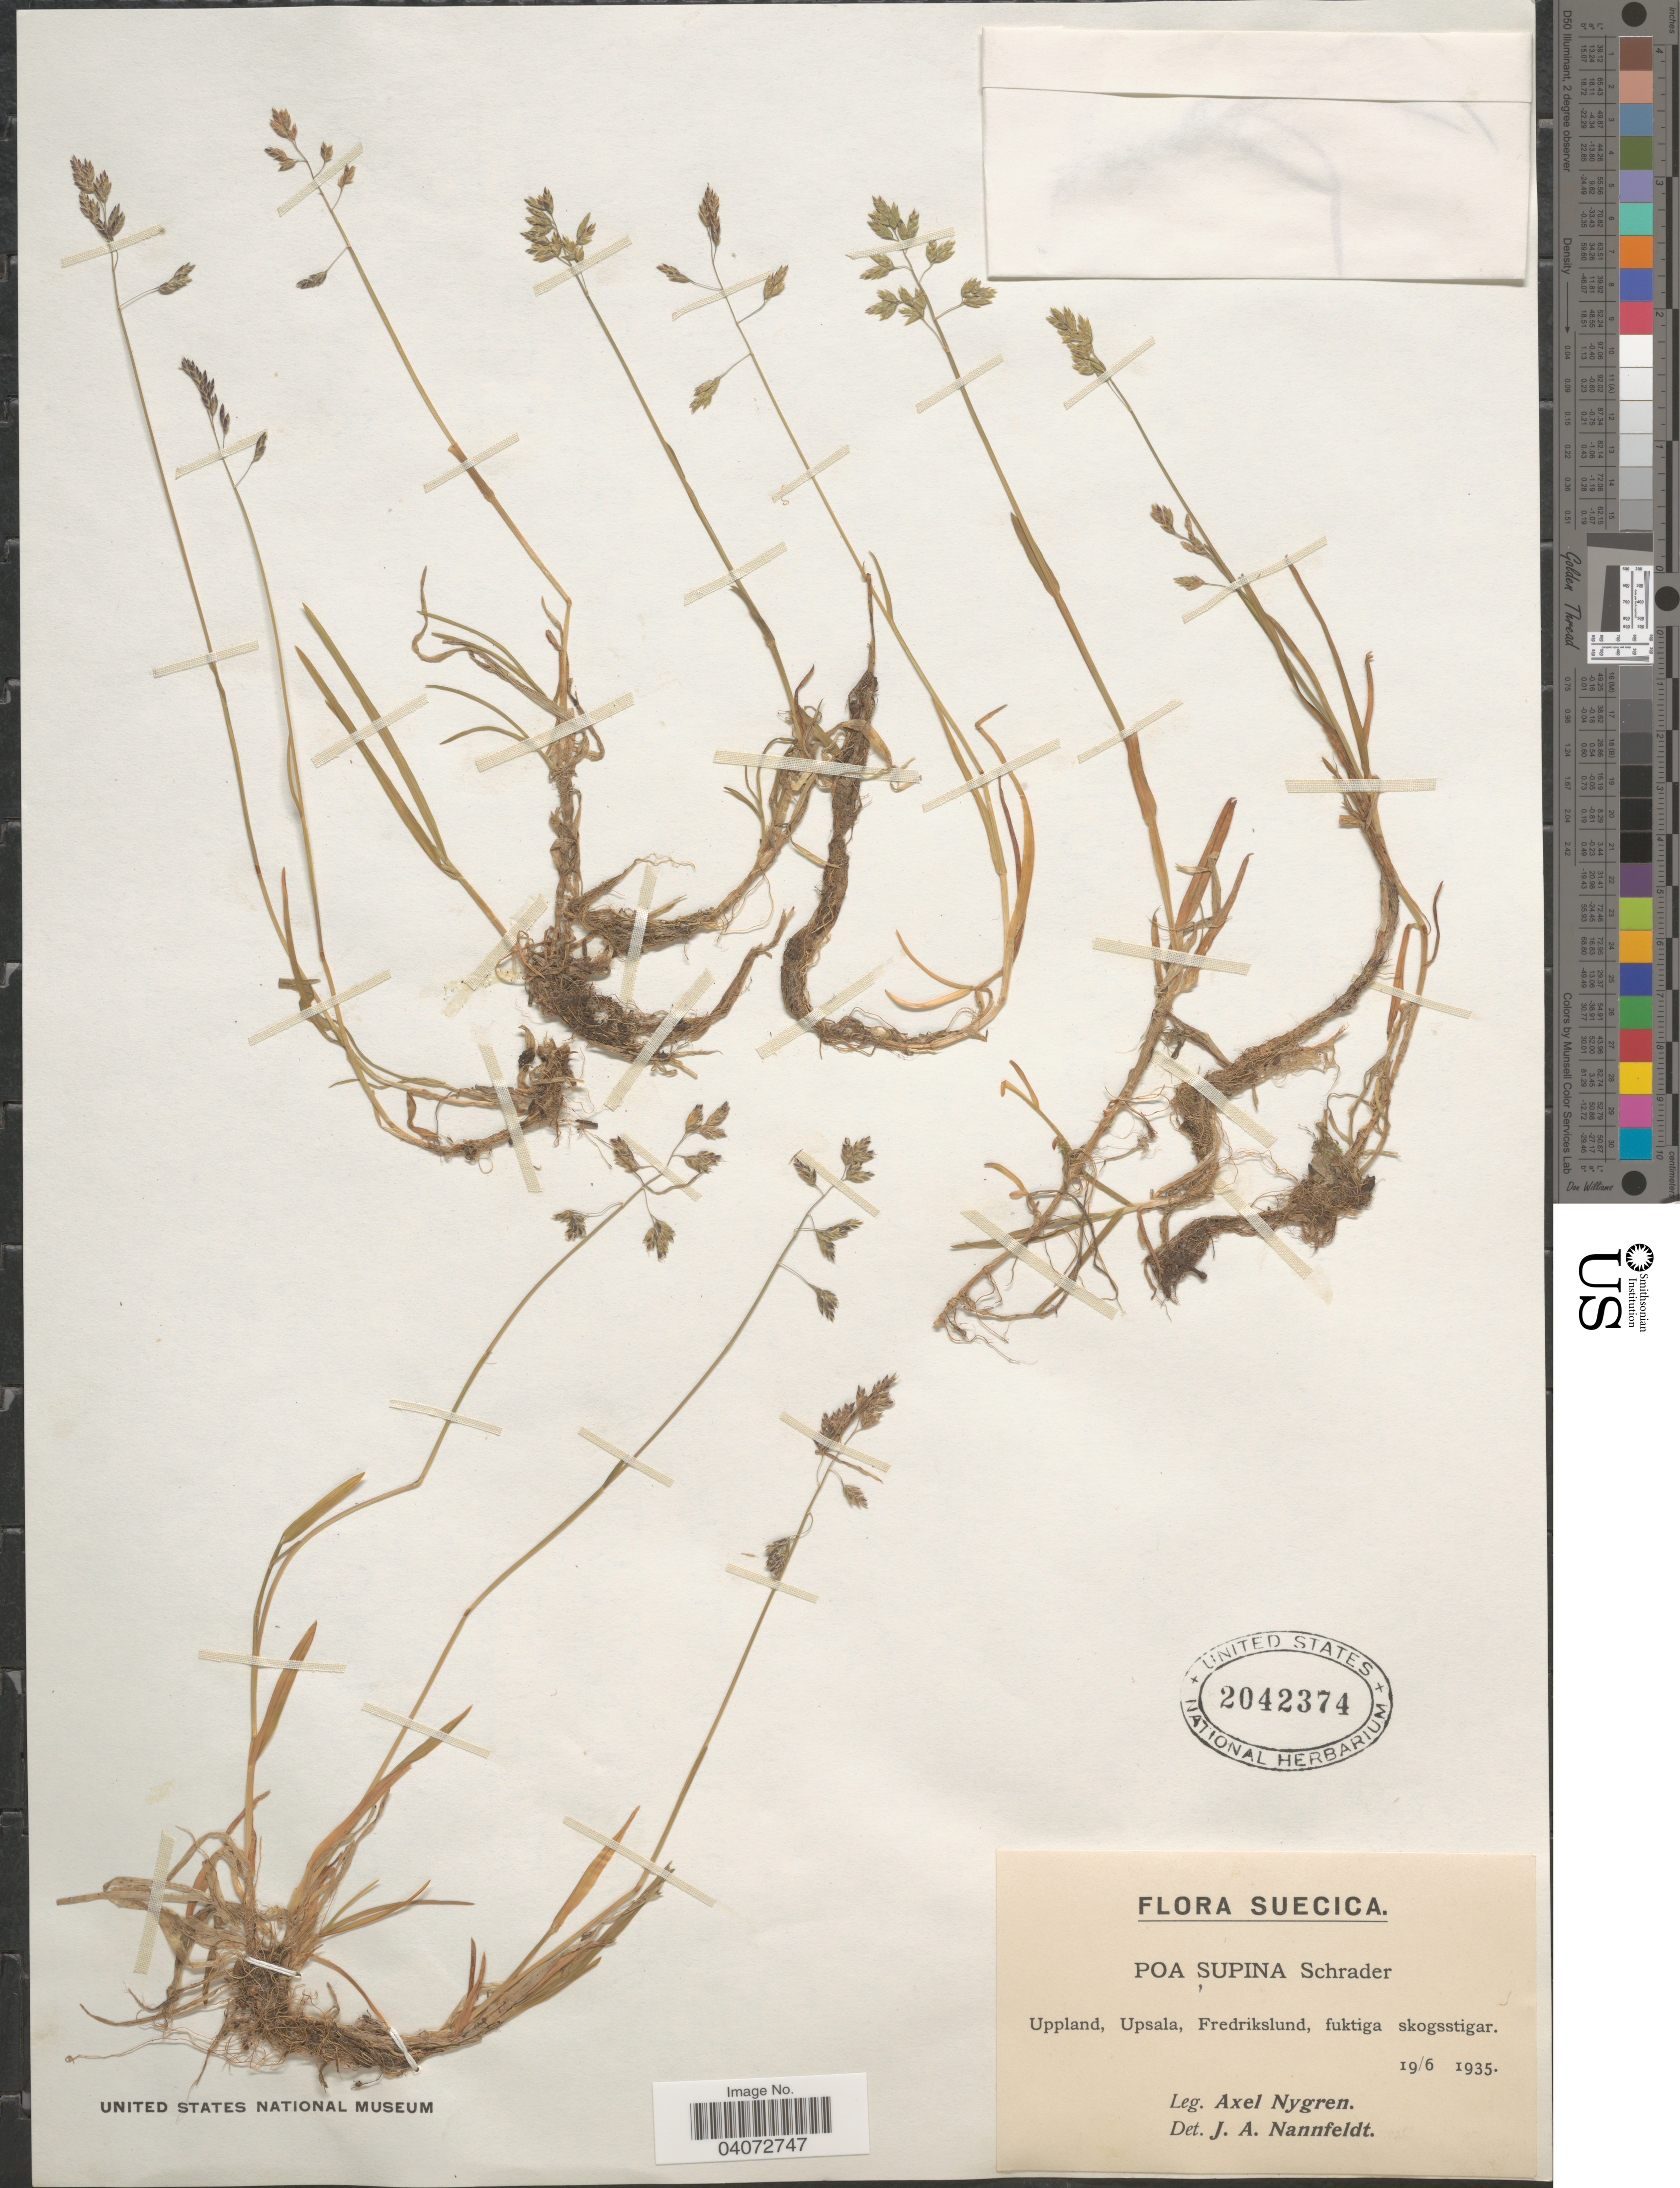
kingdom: Plantae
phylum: Tracheophyta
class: Liliopsida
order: Poales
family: Poaceae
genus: Poa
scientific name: Poa supina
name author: Schrad.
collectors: A. Nygren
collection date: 1935-06-19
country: Sweden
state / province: Uppsala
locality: Suecica. Uppland, Upsala, Fredrikslund, fuktiga skogsstigar.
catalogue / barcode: US 2042374